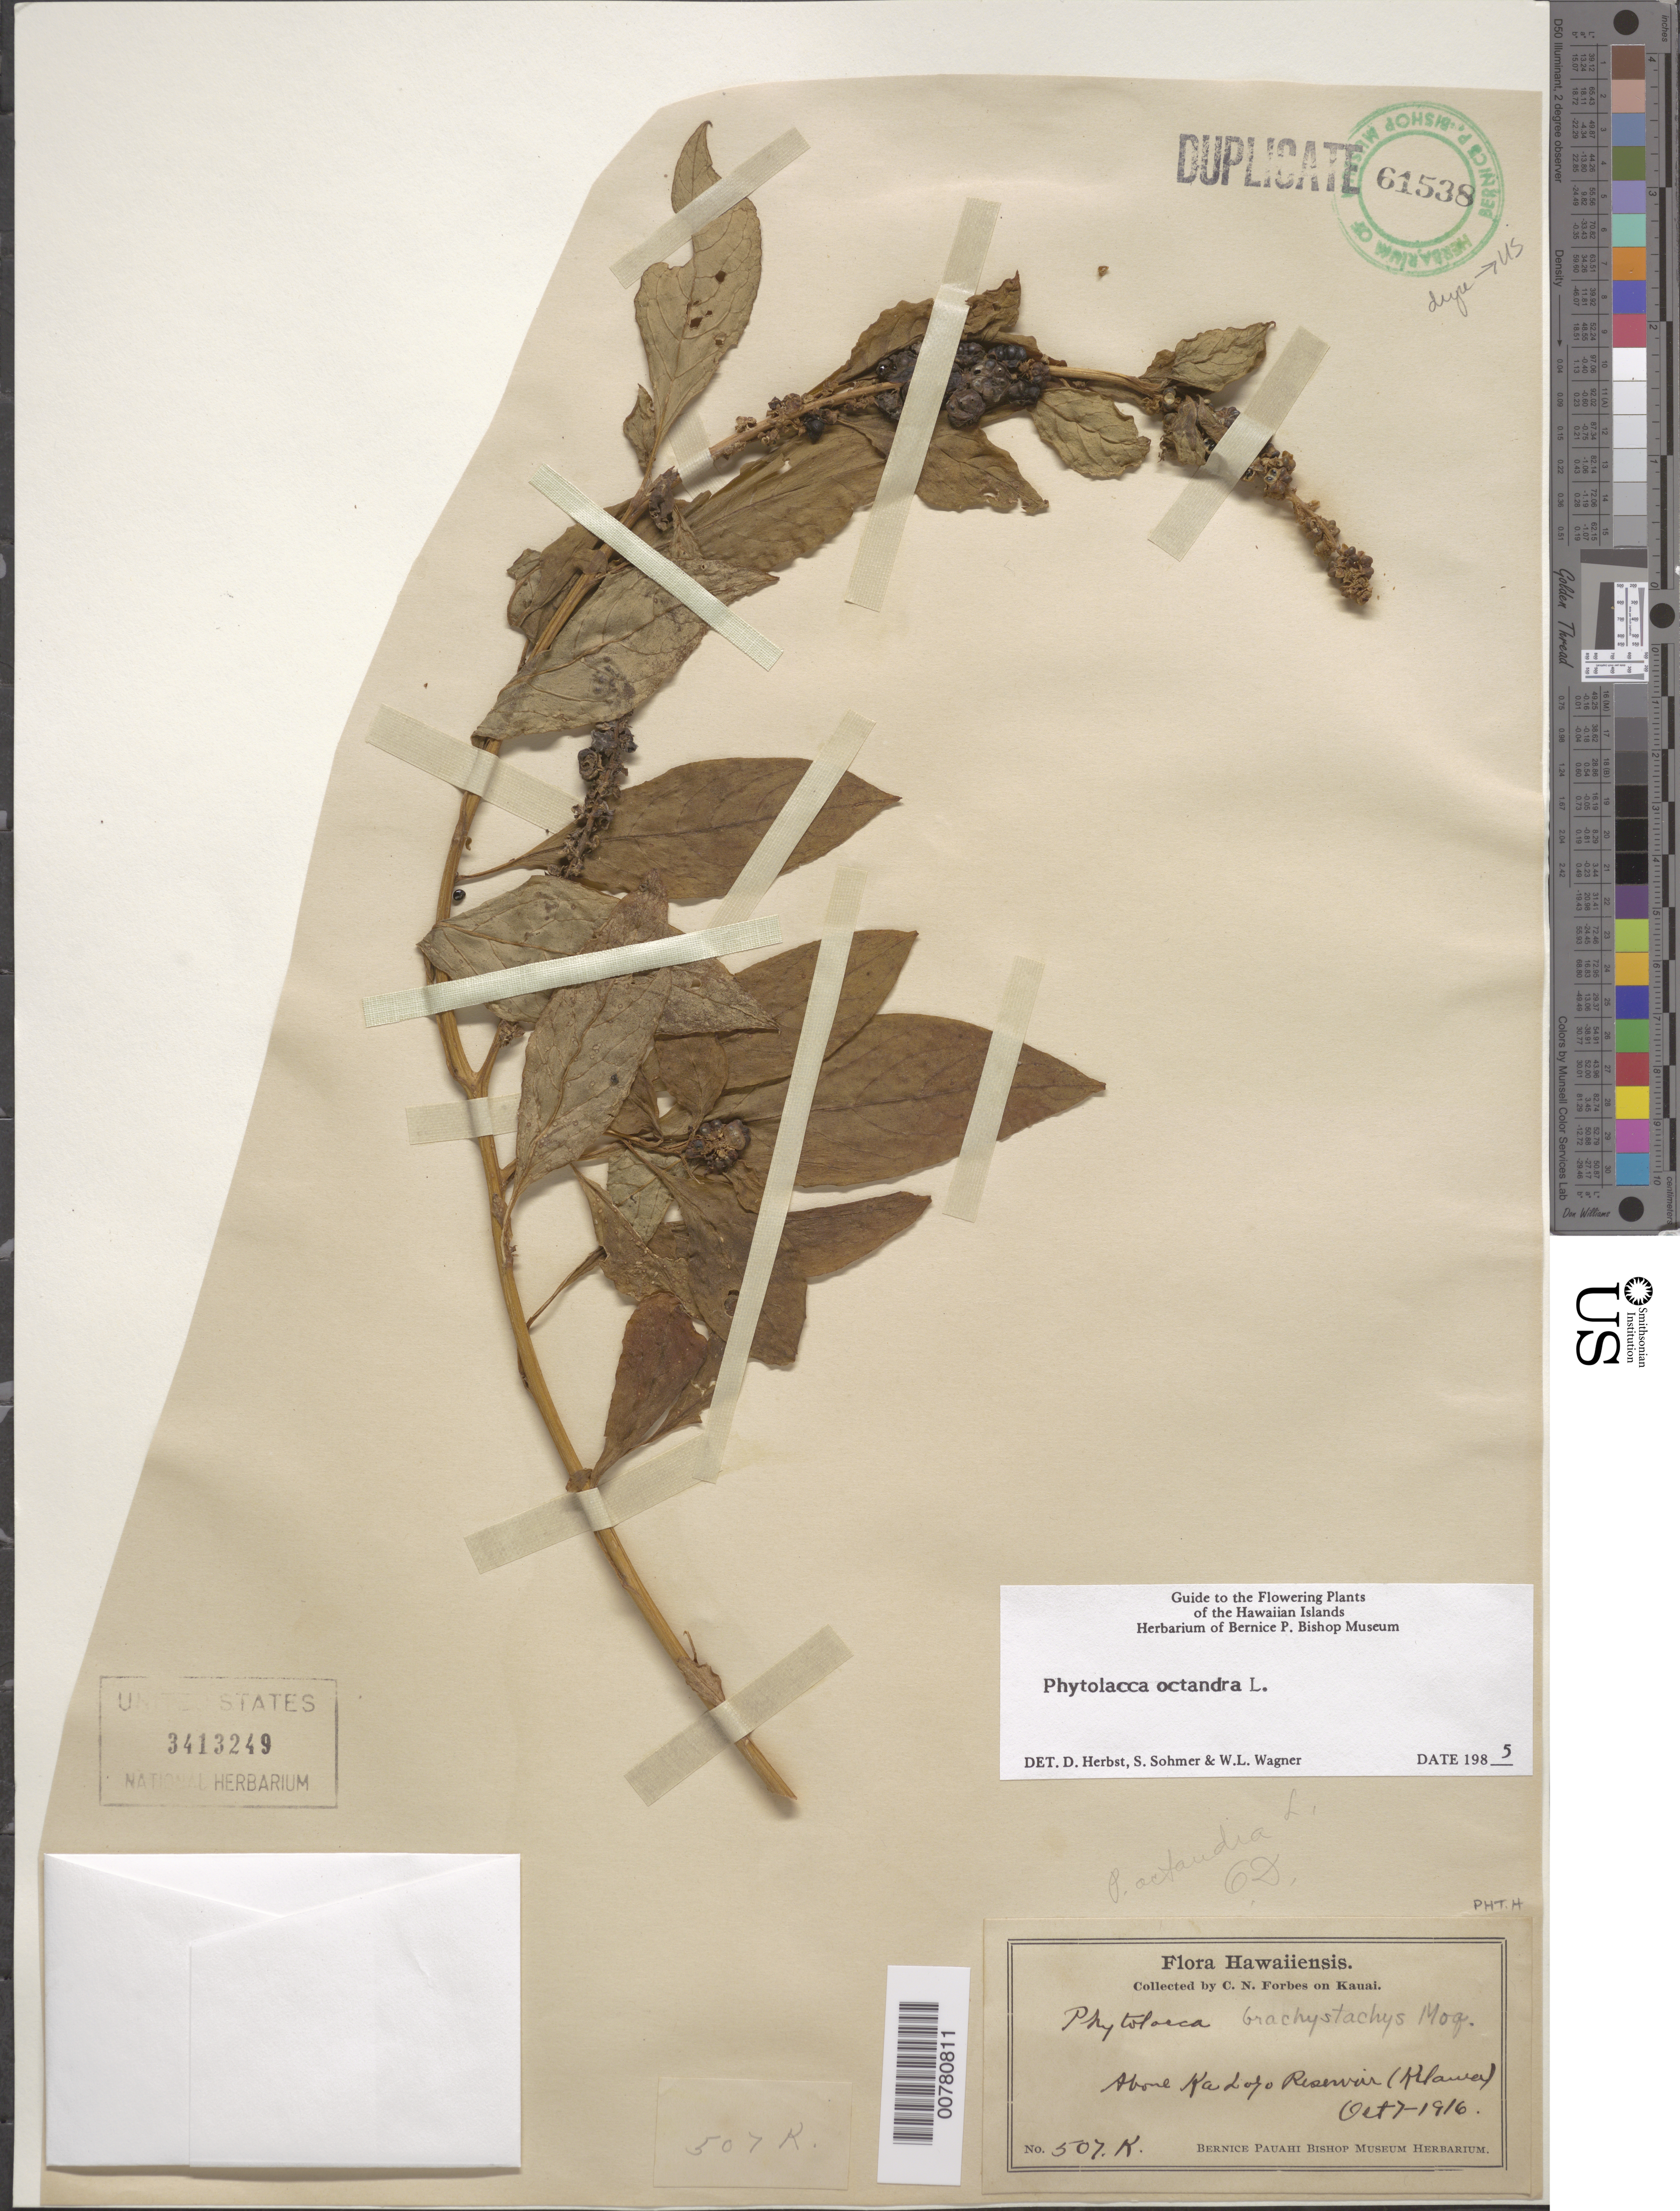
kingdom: Plantae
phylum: Tracheophyta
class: Magnoliopsida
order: Caryophyllales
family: Phytolaccaceae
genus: Phytolacca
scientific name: Phytolacca octandra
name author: L.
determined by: Wagner, W. L.; Herbst, D. R.; Sohmer, S. H.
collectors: C. N. Forbes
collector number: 507.K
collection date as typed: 7 Oct 1916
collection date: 1916-10-07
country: United States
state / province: Hawaii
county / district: Kaui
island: Kaua'i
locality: Above Ka Loho Reservoir, Kilauea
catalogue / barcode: US 3413249